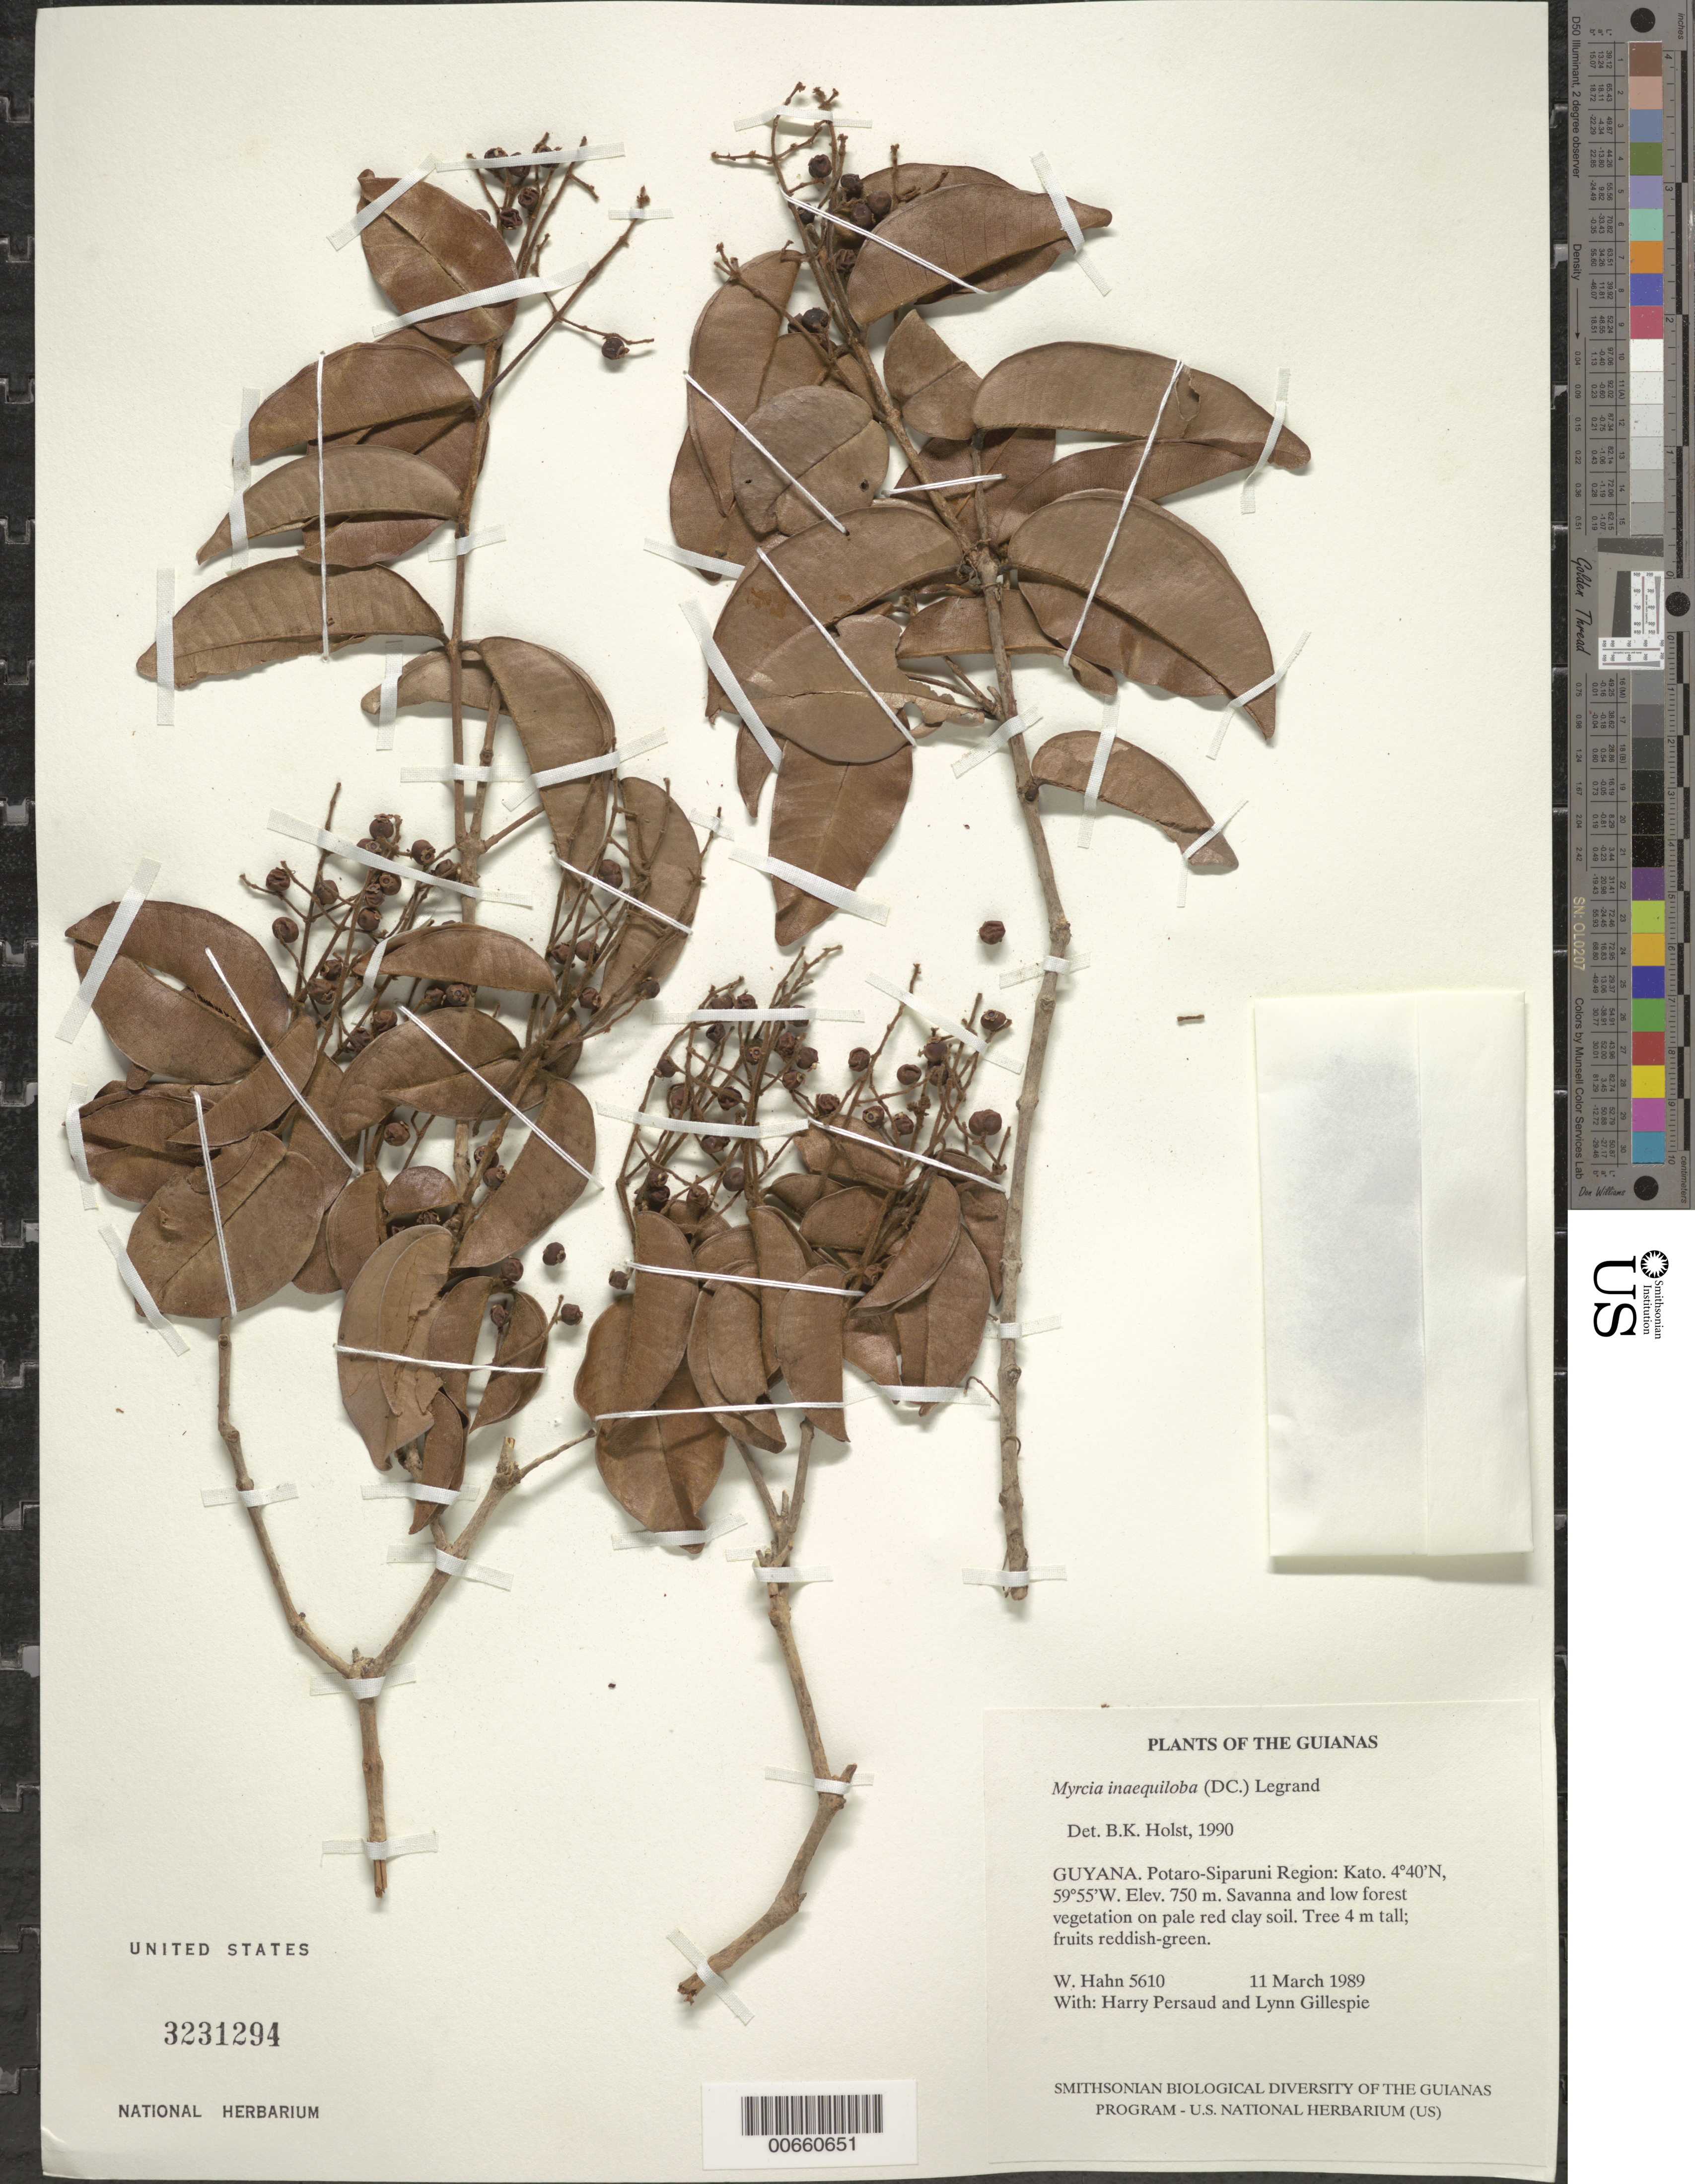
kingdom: Plantae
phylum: Tracheophyta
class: Magnoliopsida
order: Myrtales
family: Myrtaceae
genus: Myrcia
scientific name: Myrcia inaequiloba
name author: (DC.) D. Legrand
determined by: Holst, Bruce K.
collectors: W. Hahn, H. Persaud & L. J. Gillespie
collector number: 5610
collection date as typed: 11 March 1989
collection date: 1989-03-11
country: Guyana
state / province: Potaro-Siparuni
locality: Kato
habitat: Savanna and low forest vegetation on pale red clay soil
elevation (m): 750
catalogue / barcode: US 3231294